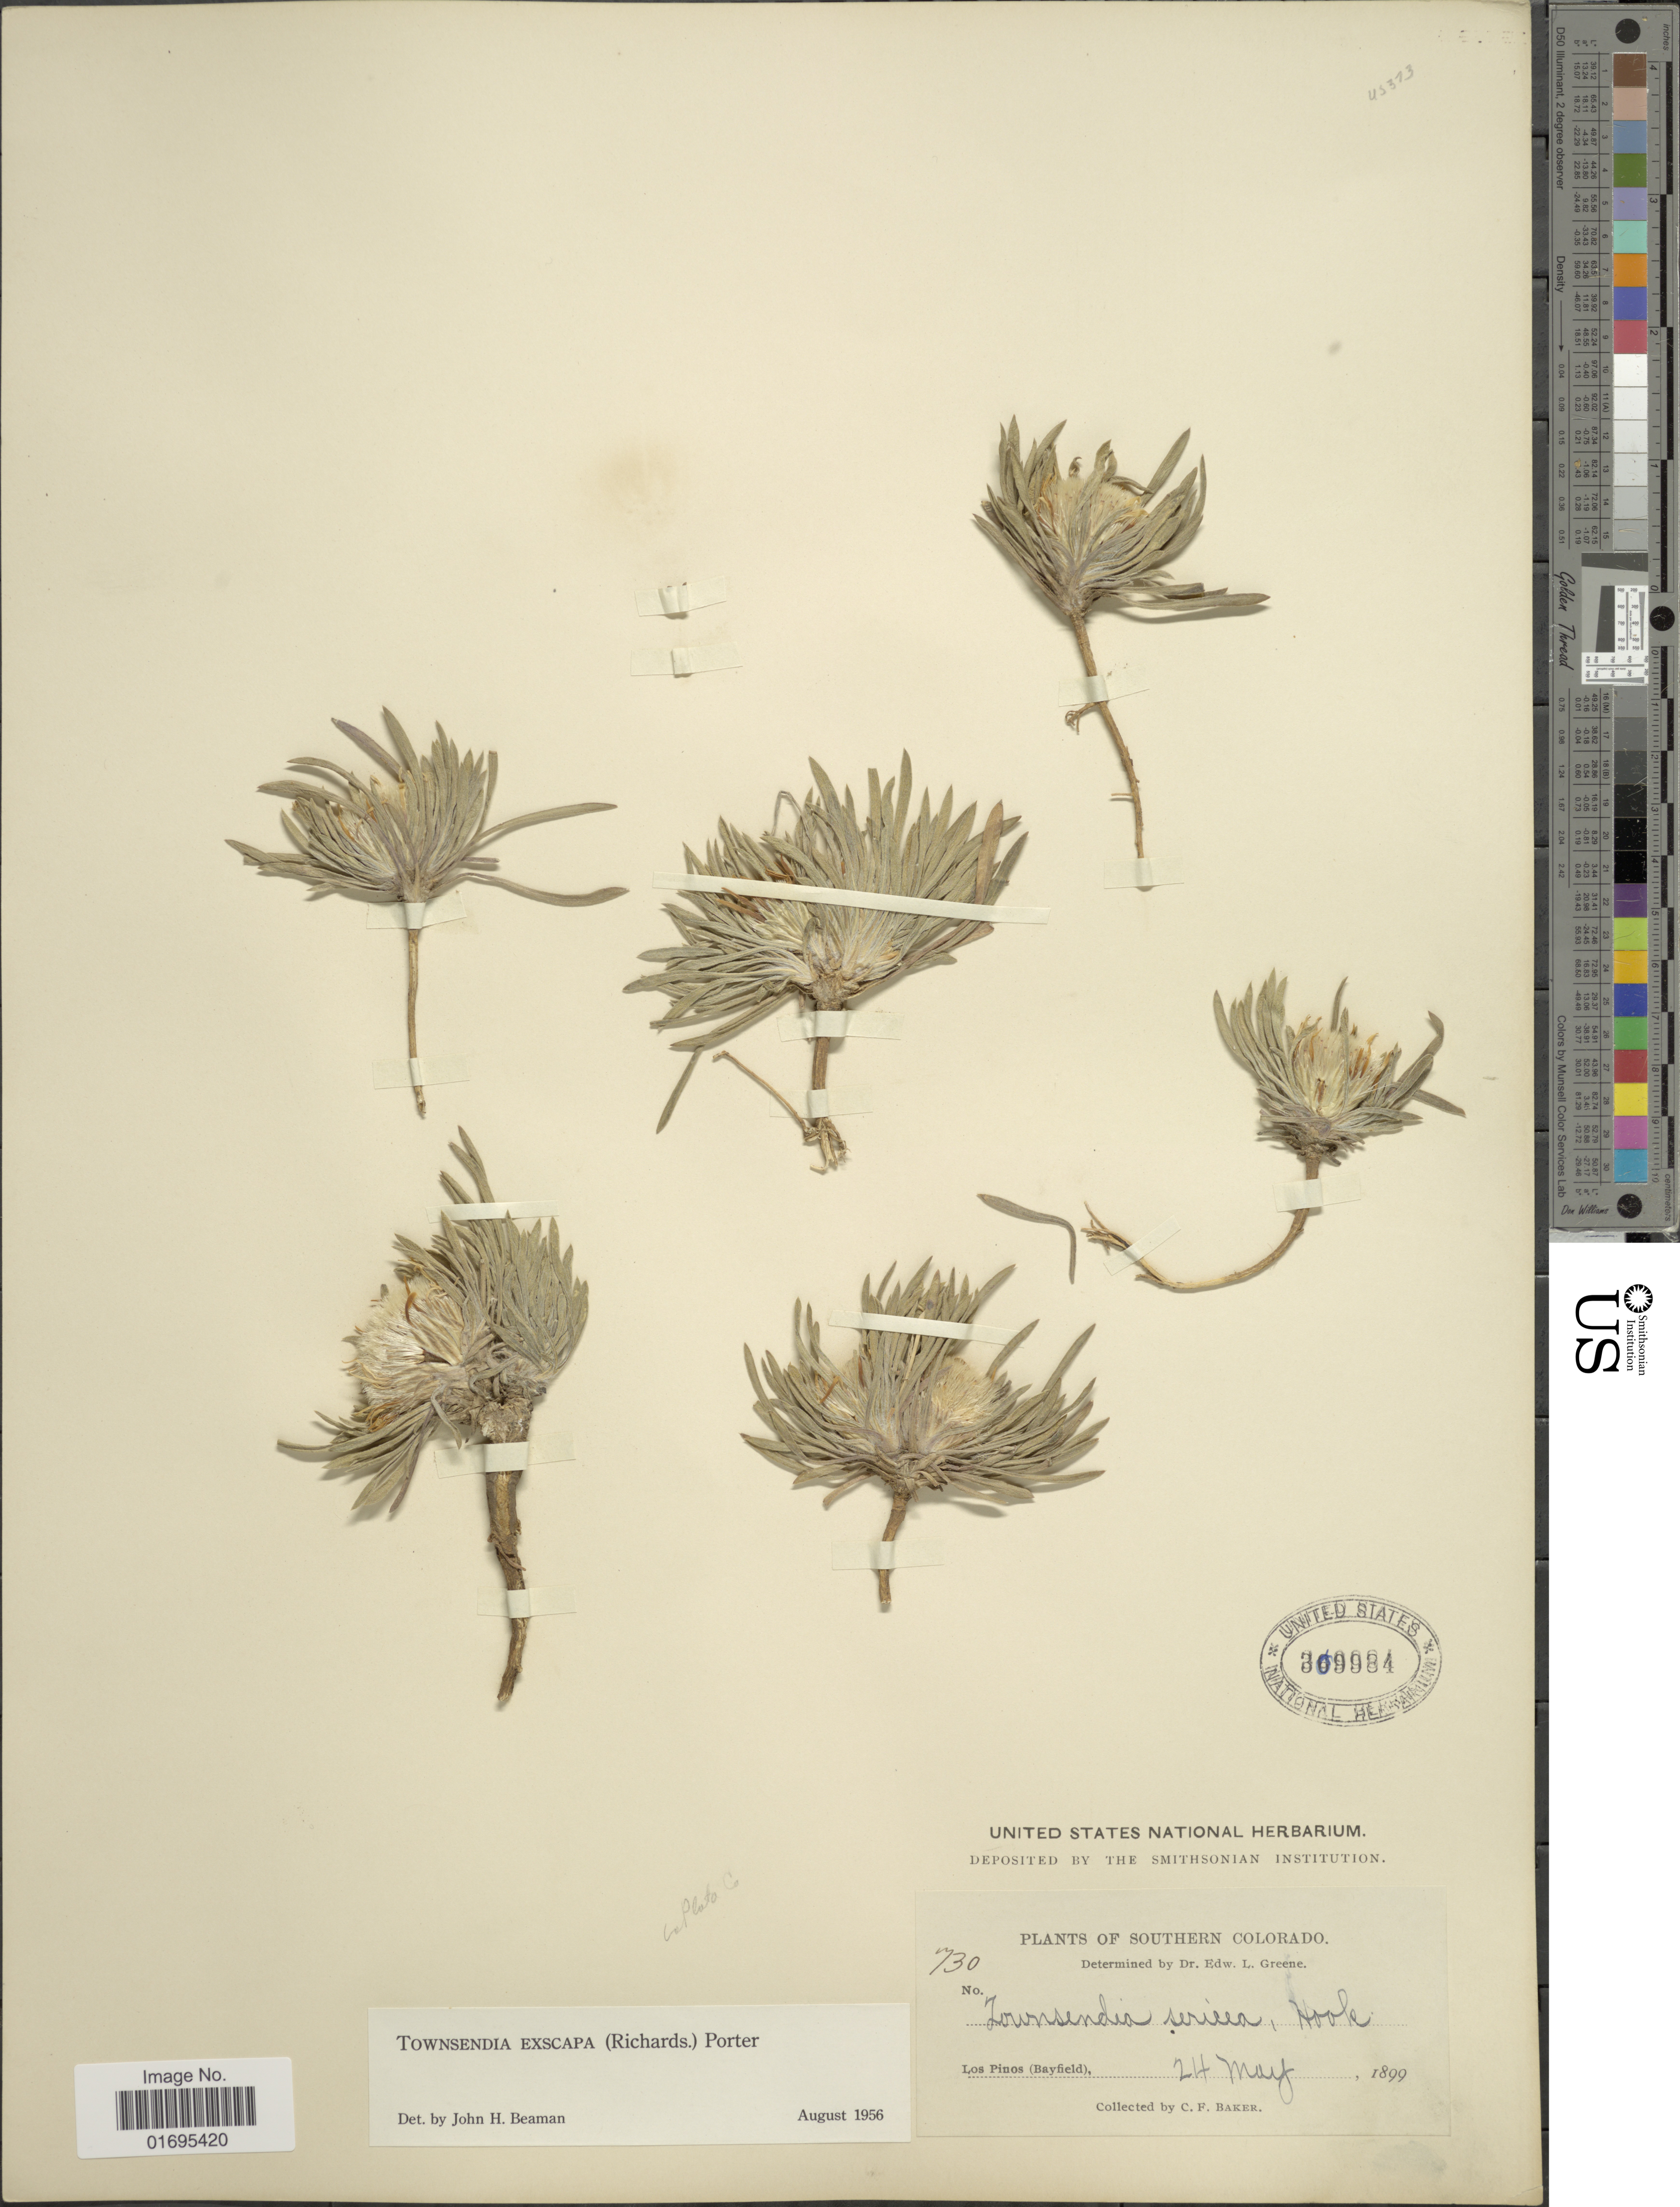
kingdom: Plantae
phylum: Tracheophyta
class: Magnoliopsida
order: Asterales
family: Asteraceae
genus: Townsendia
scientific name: Townsendia exscapa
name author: (Richardson) Porter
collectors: C. F. Baker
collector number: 730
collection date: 1899-05-24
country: United States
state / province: Colorado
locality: Southern Colorado, Los Pinos (Bayfield)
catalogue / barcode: US 309984